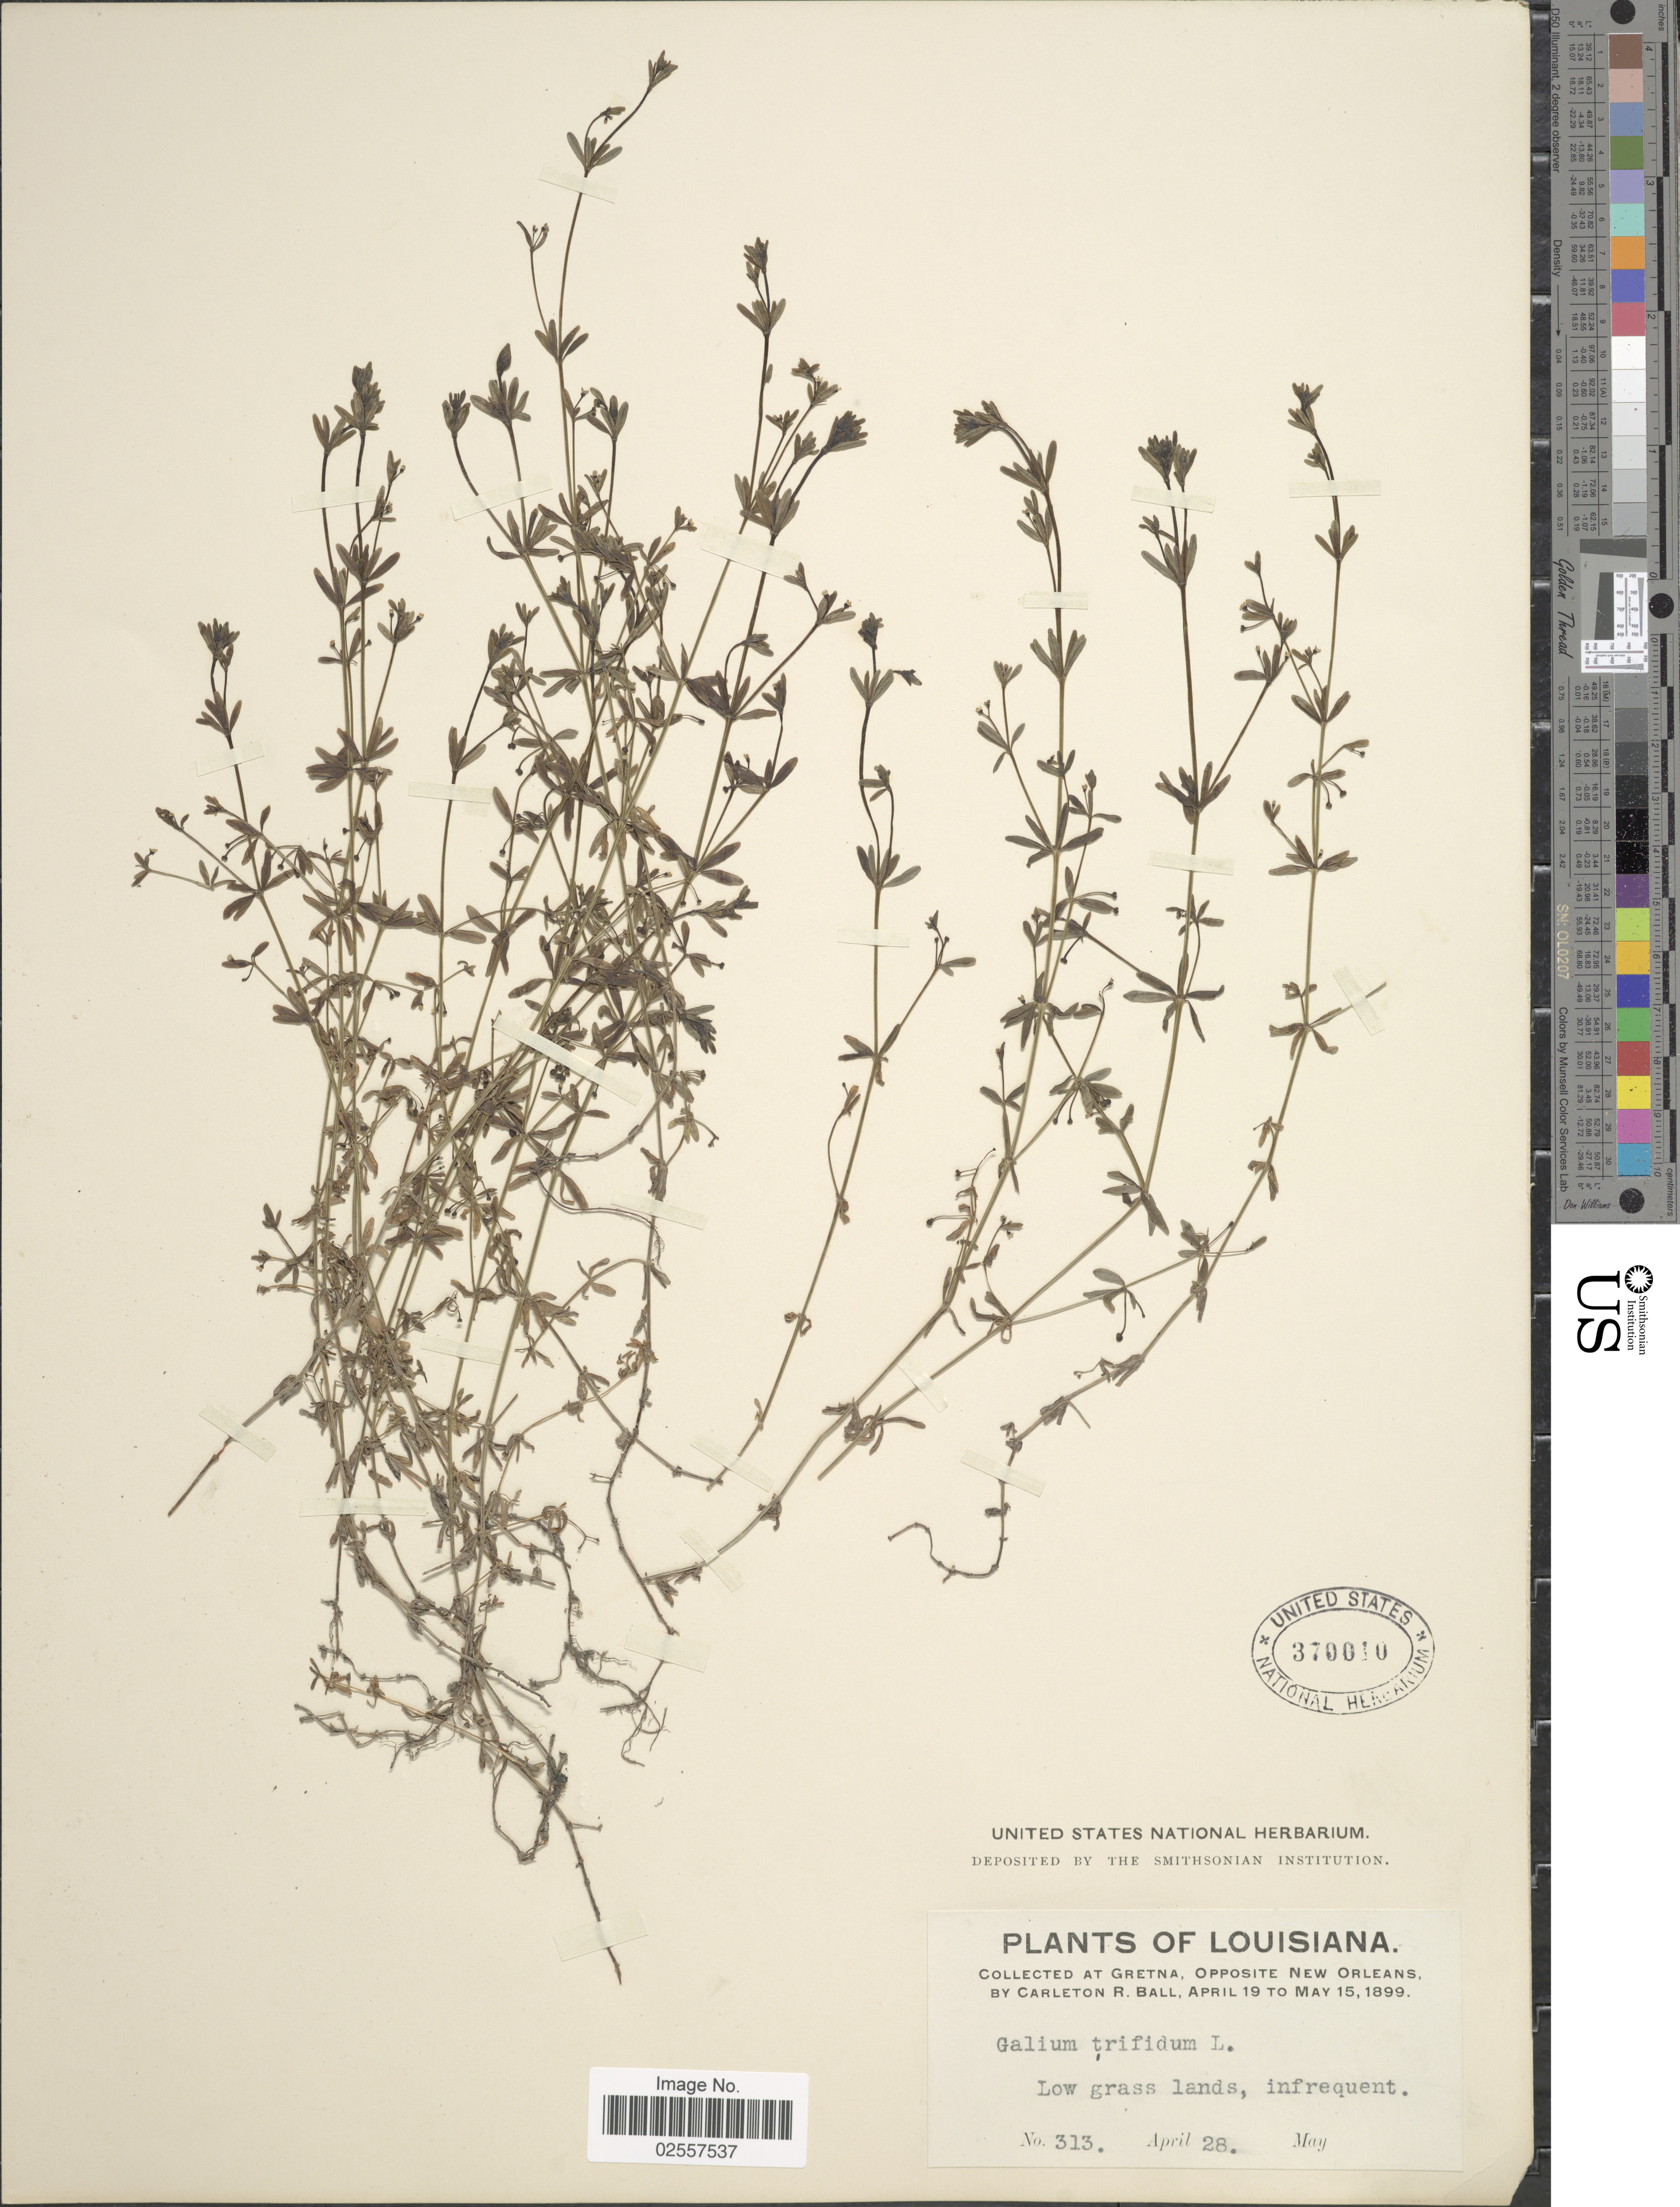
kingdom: Plantae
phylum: Tracheophyta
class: Magnoliopsida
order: Gentianales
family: Rubiaceae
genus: Galium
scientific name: Galium claytoni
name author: Michx.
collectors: C. R. Ball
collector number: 313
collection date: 1899-04-28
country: United States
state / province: Louisiana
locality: At Gretna, Opposite New Orleans, Low grass lands, infrequent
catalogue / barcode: US 370010